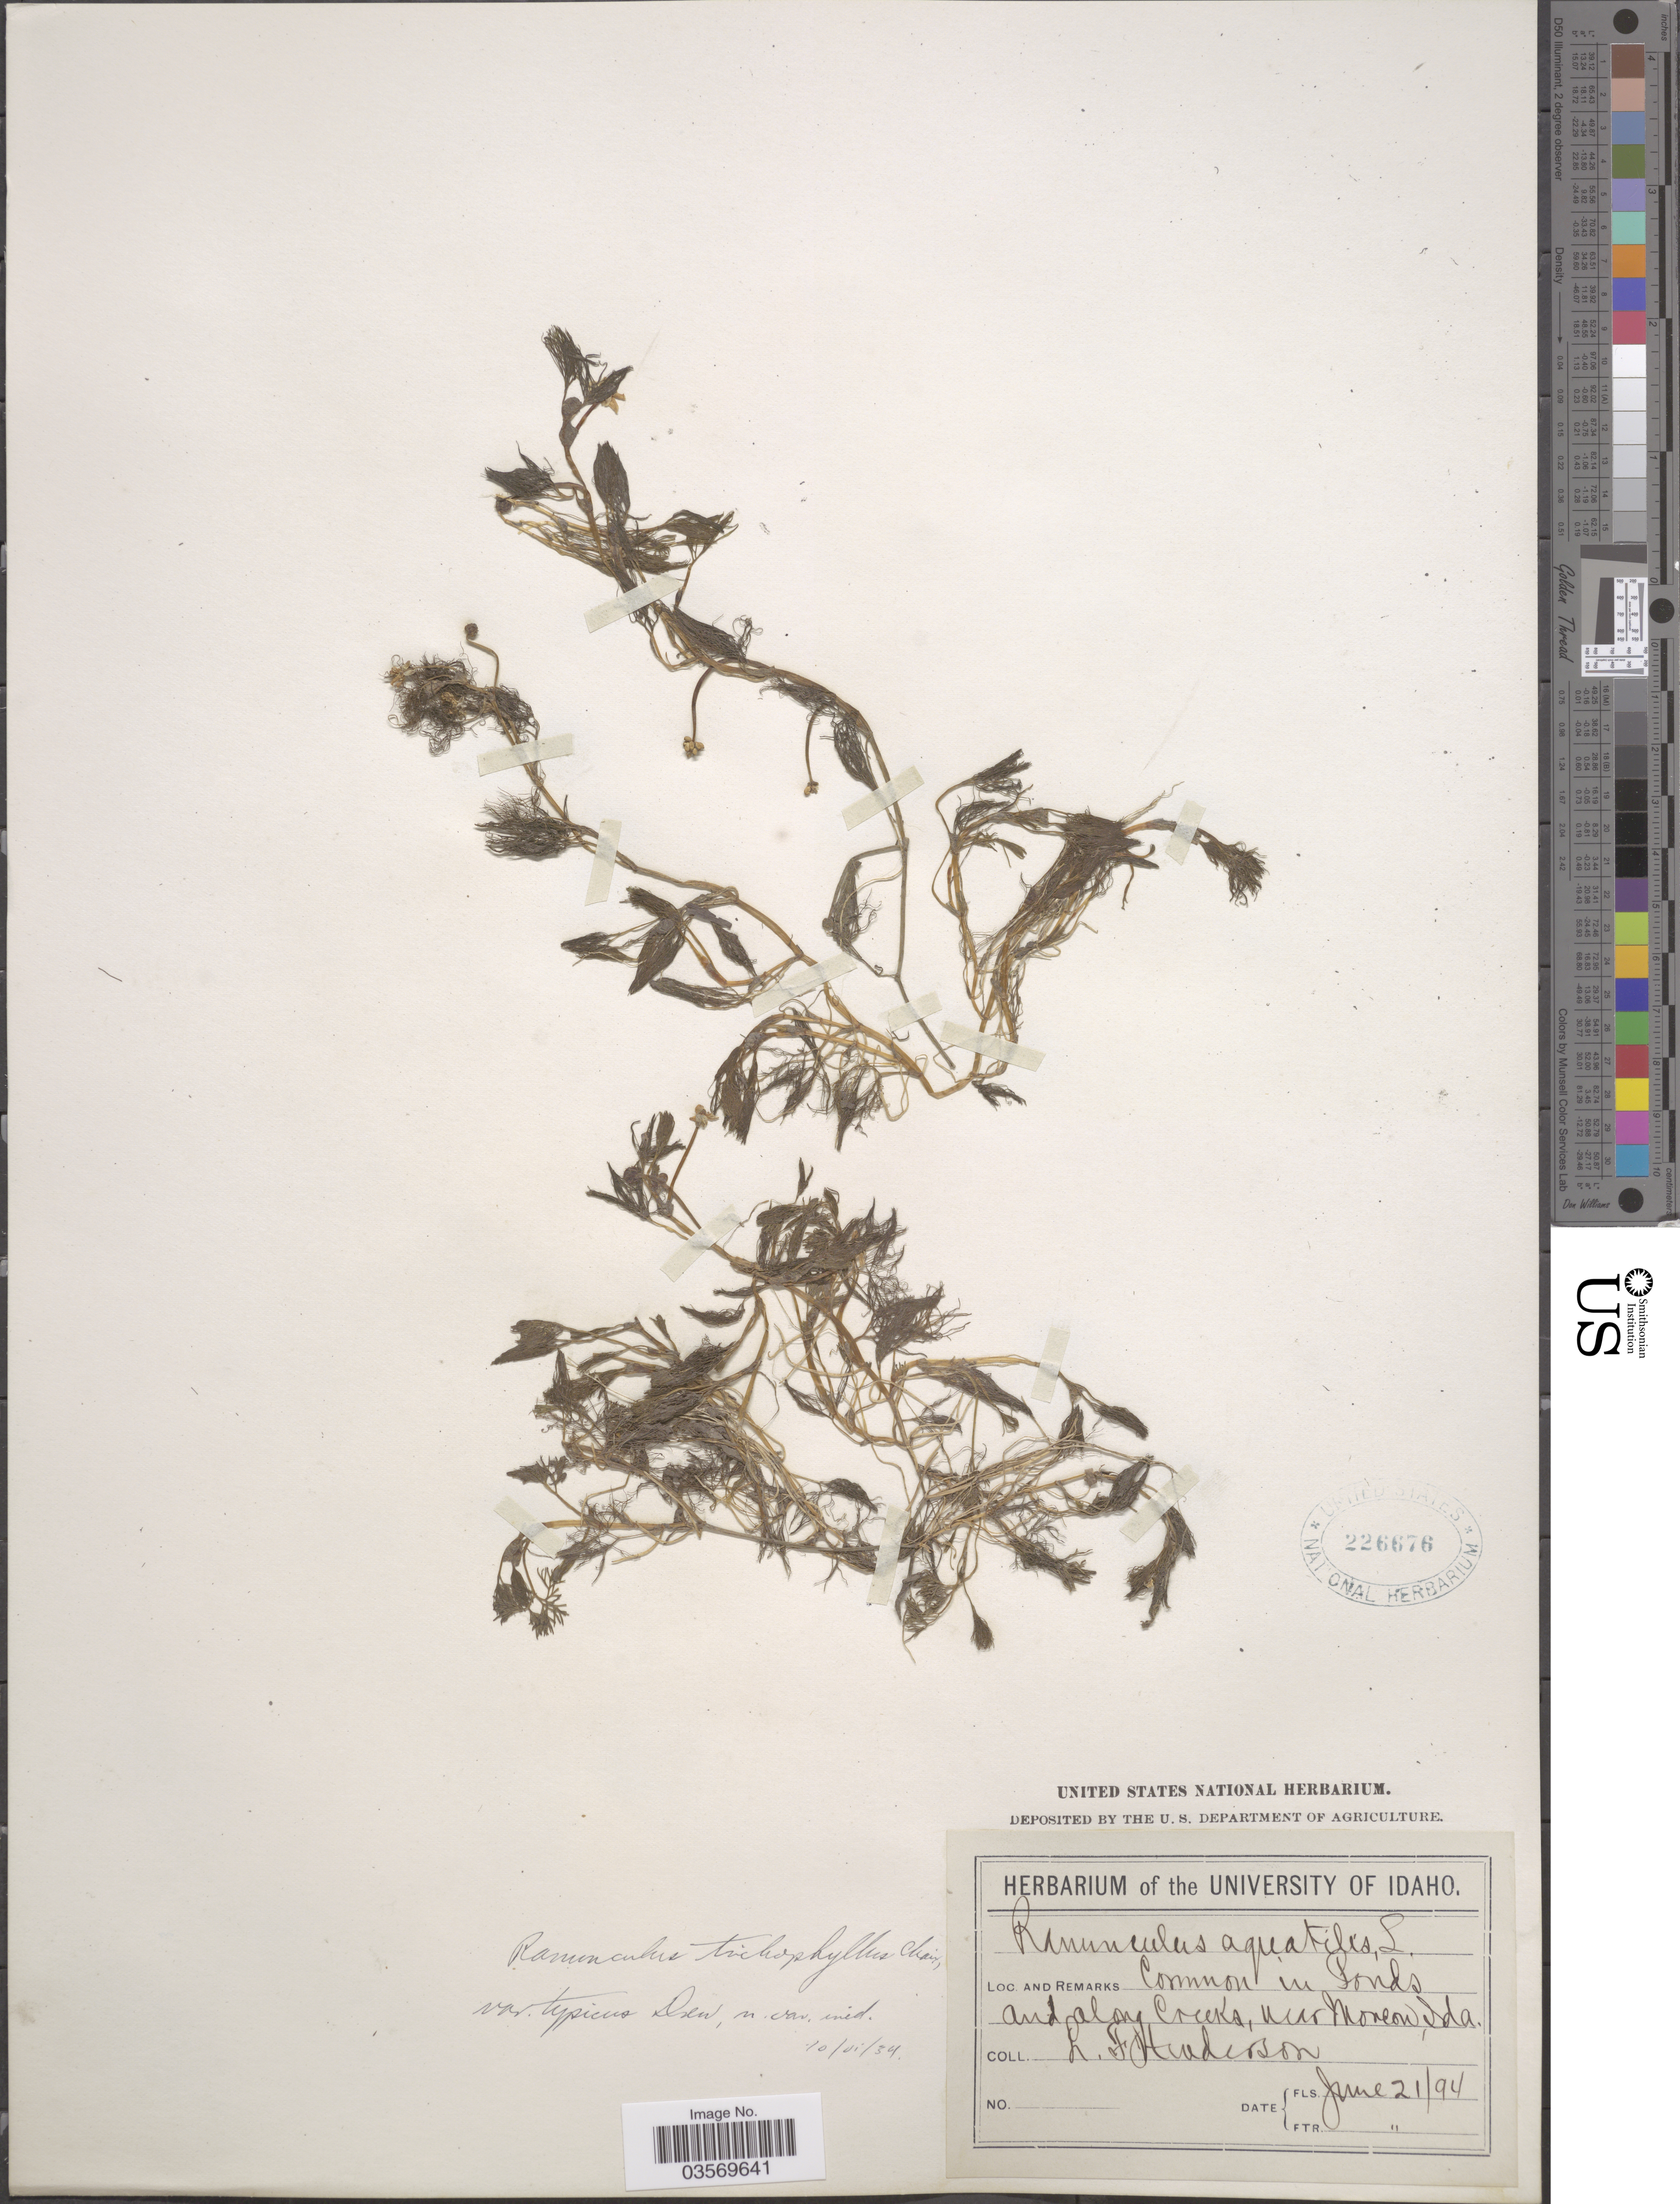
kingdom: Plantae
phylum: Tracheophyta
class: Magnoliopsida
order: Ranunculales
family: Ranunculaceae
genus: Ranunculus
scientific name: Ranunculus trichophyllus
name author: Chaix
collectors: L. Henderson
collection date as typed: Transcribed d/m/y: 21/6/94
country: United States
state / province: Idaho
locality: Common in Ponds and along Creeks, near Moscow.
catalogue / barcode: US 226676